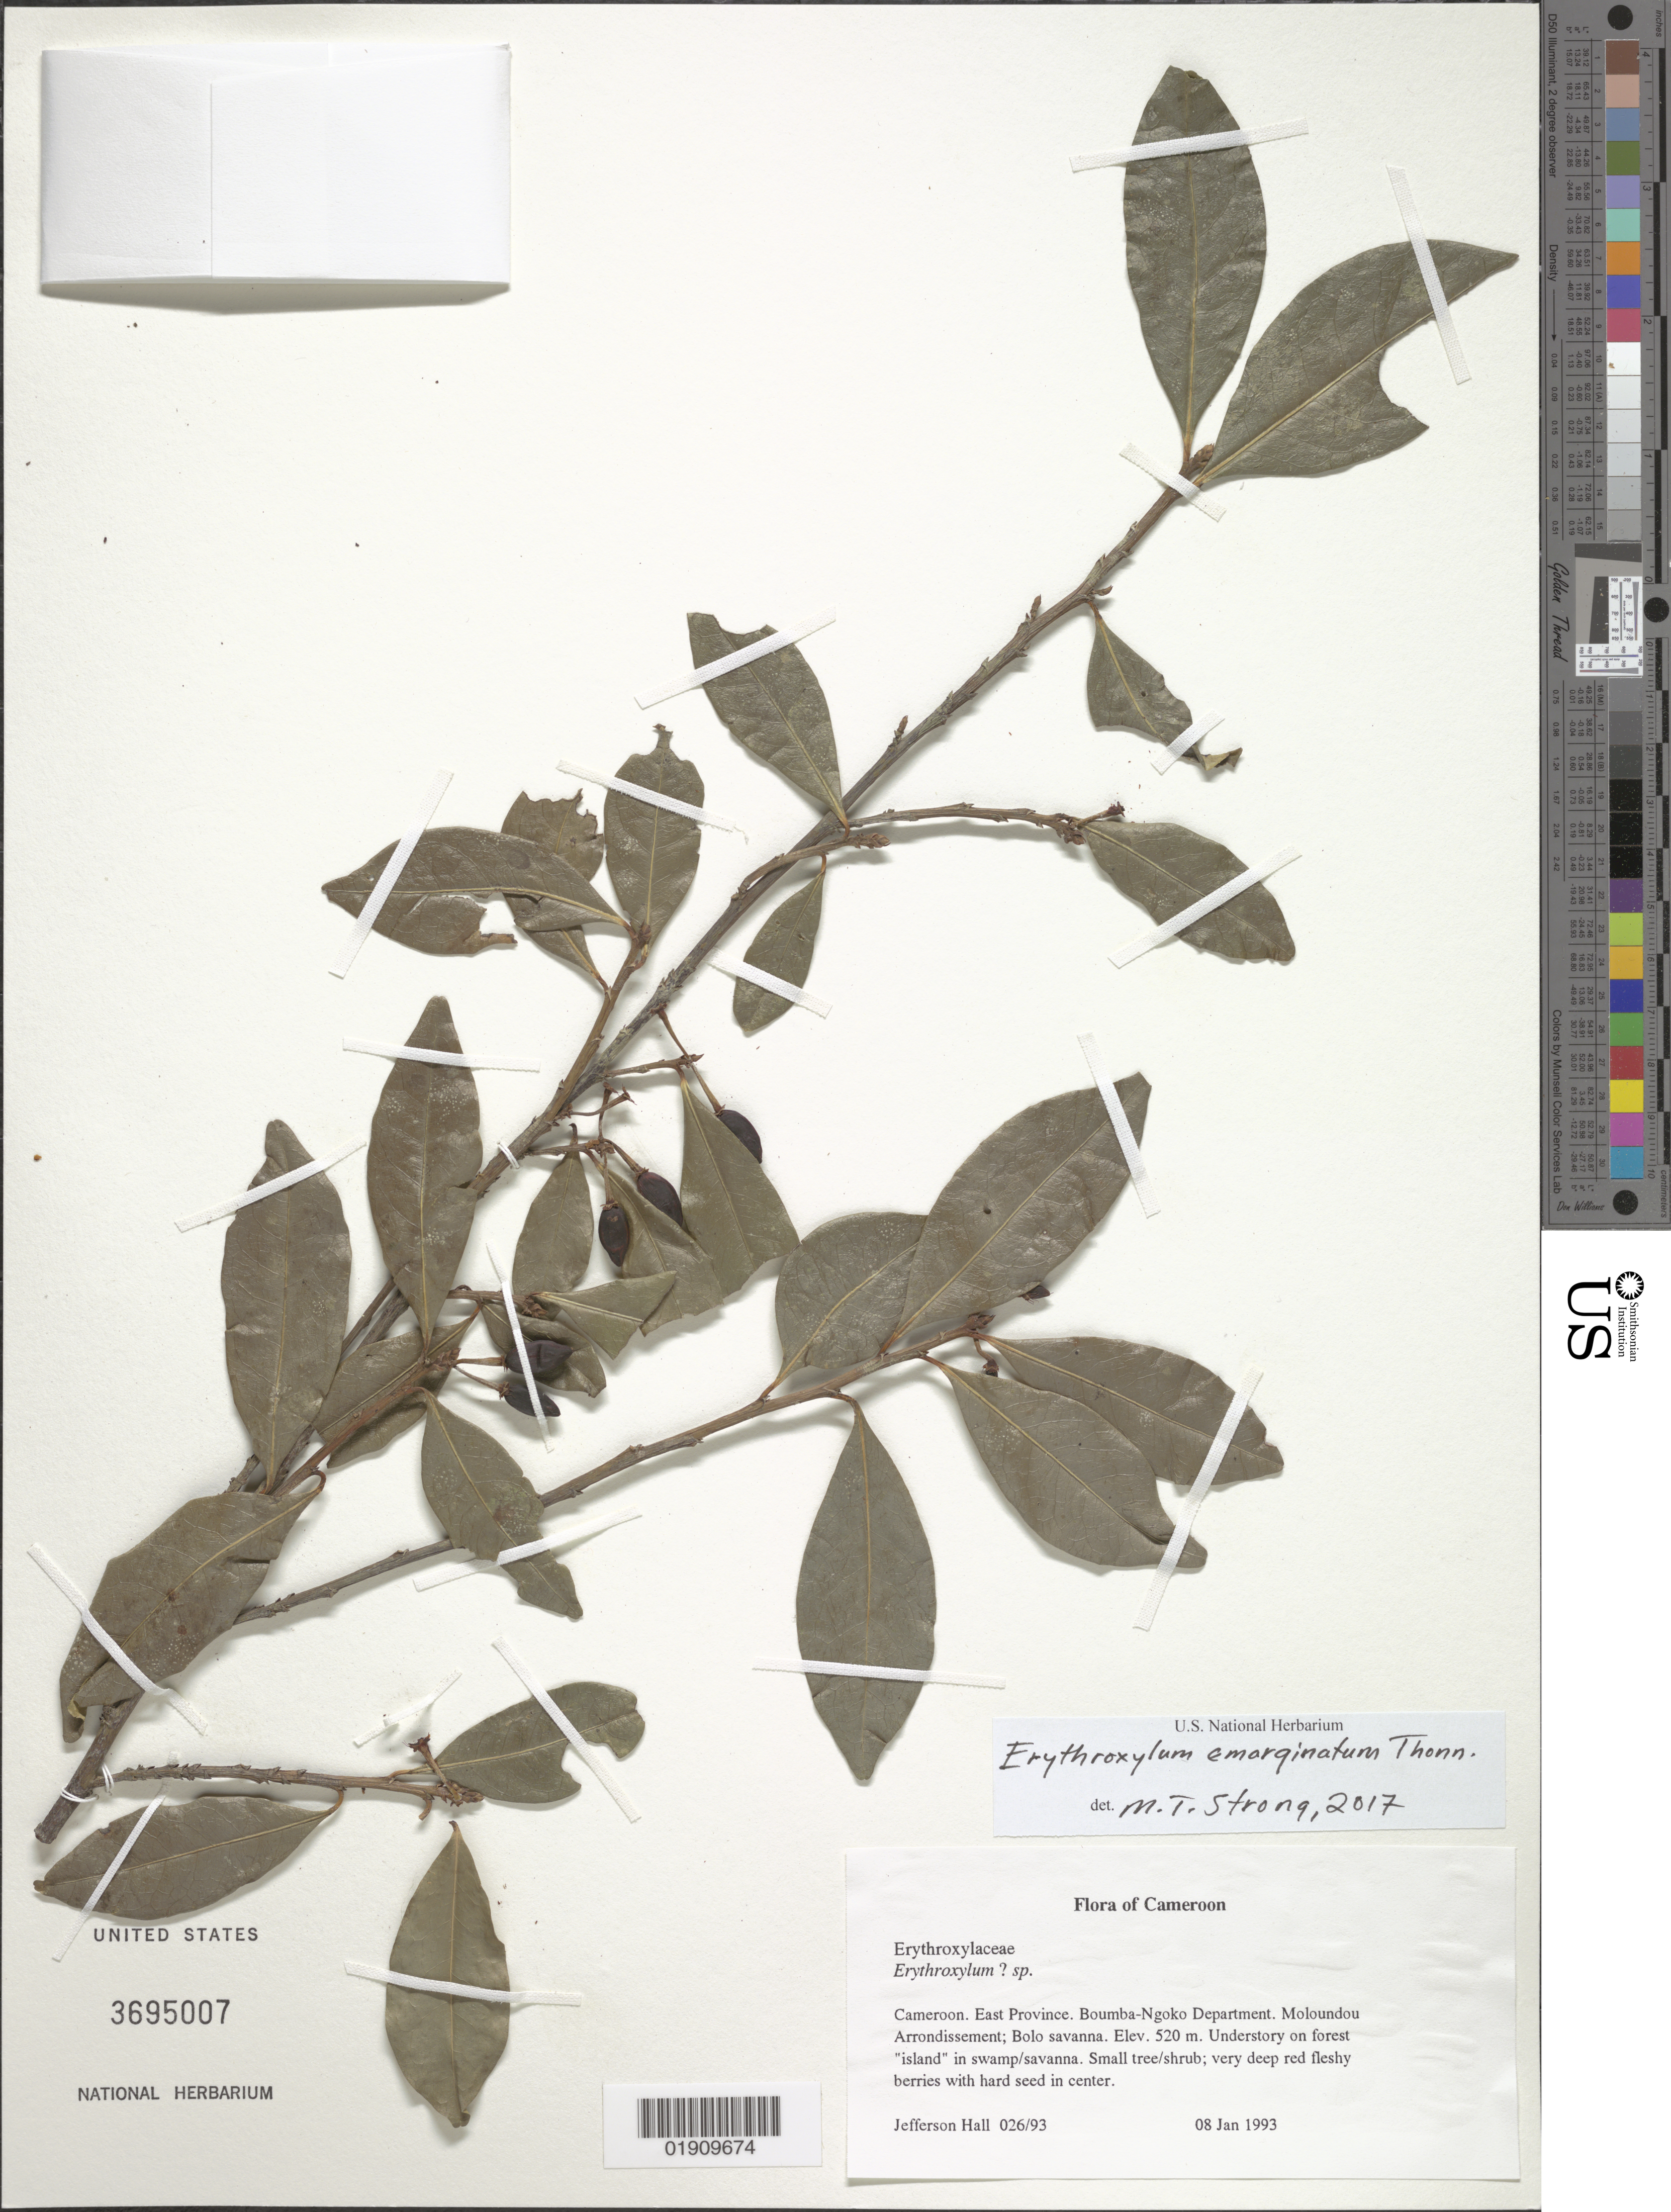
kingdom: Plantae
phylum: Tracheophyta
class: Magnoliopsida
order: Malpighiales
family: Erythroxylaceae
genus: Erythroxylum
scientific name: Erythroxylum emarginatum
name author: Thonn.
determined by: Strong, Mark T., (BOT), Smithsonian Institution - National Museum of Natural History (UNITED STATES)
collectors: J. Hall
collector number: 026/93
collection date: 1993-01-08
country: Cameroon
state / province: Est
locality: Boumba-Ngoko Department. Boumba-Ngoko Department. Moloundou Arroundissement; Bolo savanna.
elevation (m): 520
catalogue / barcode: US 3695007